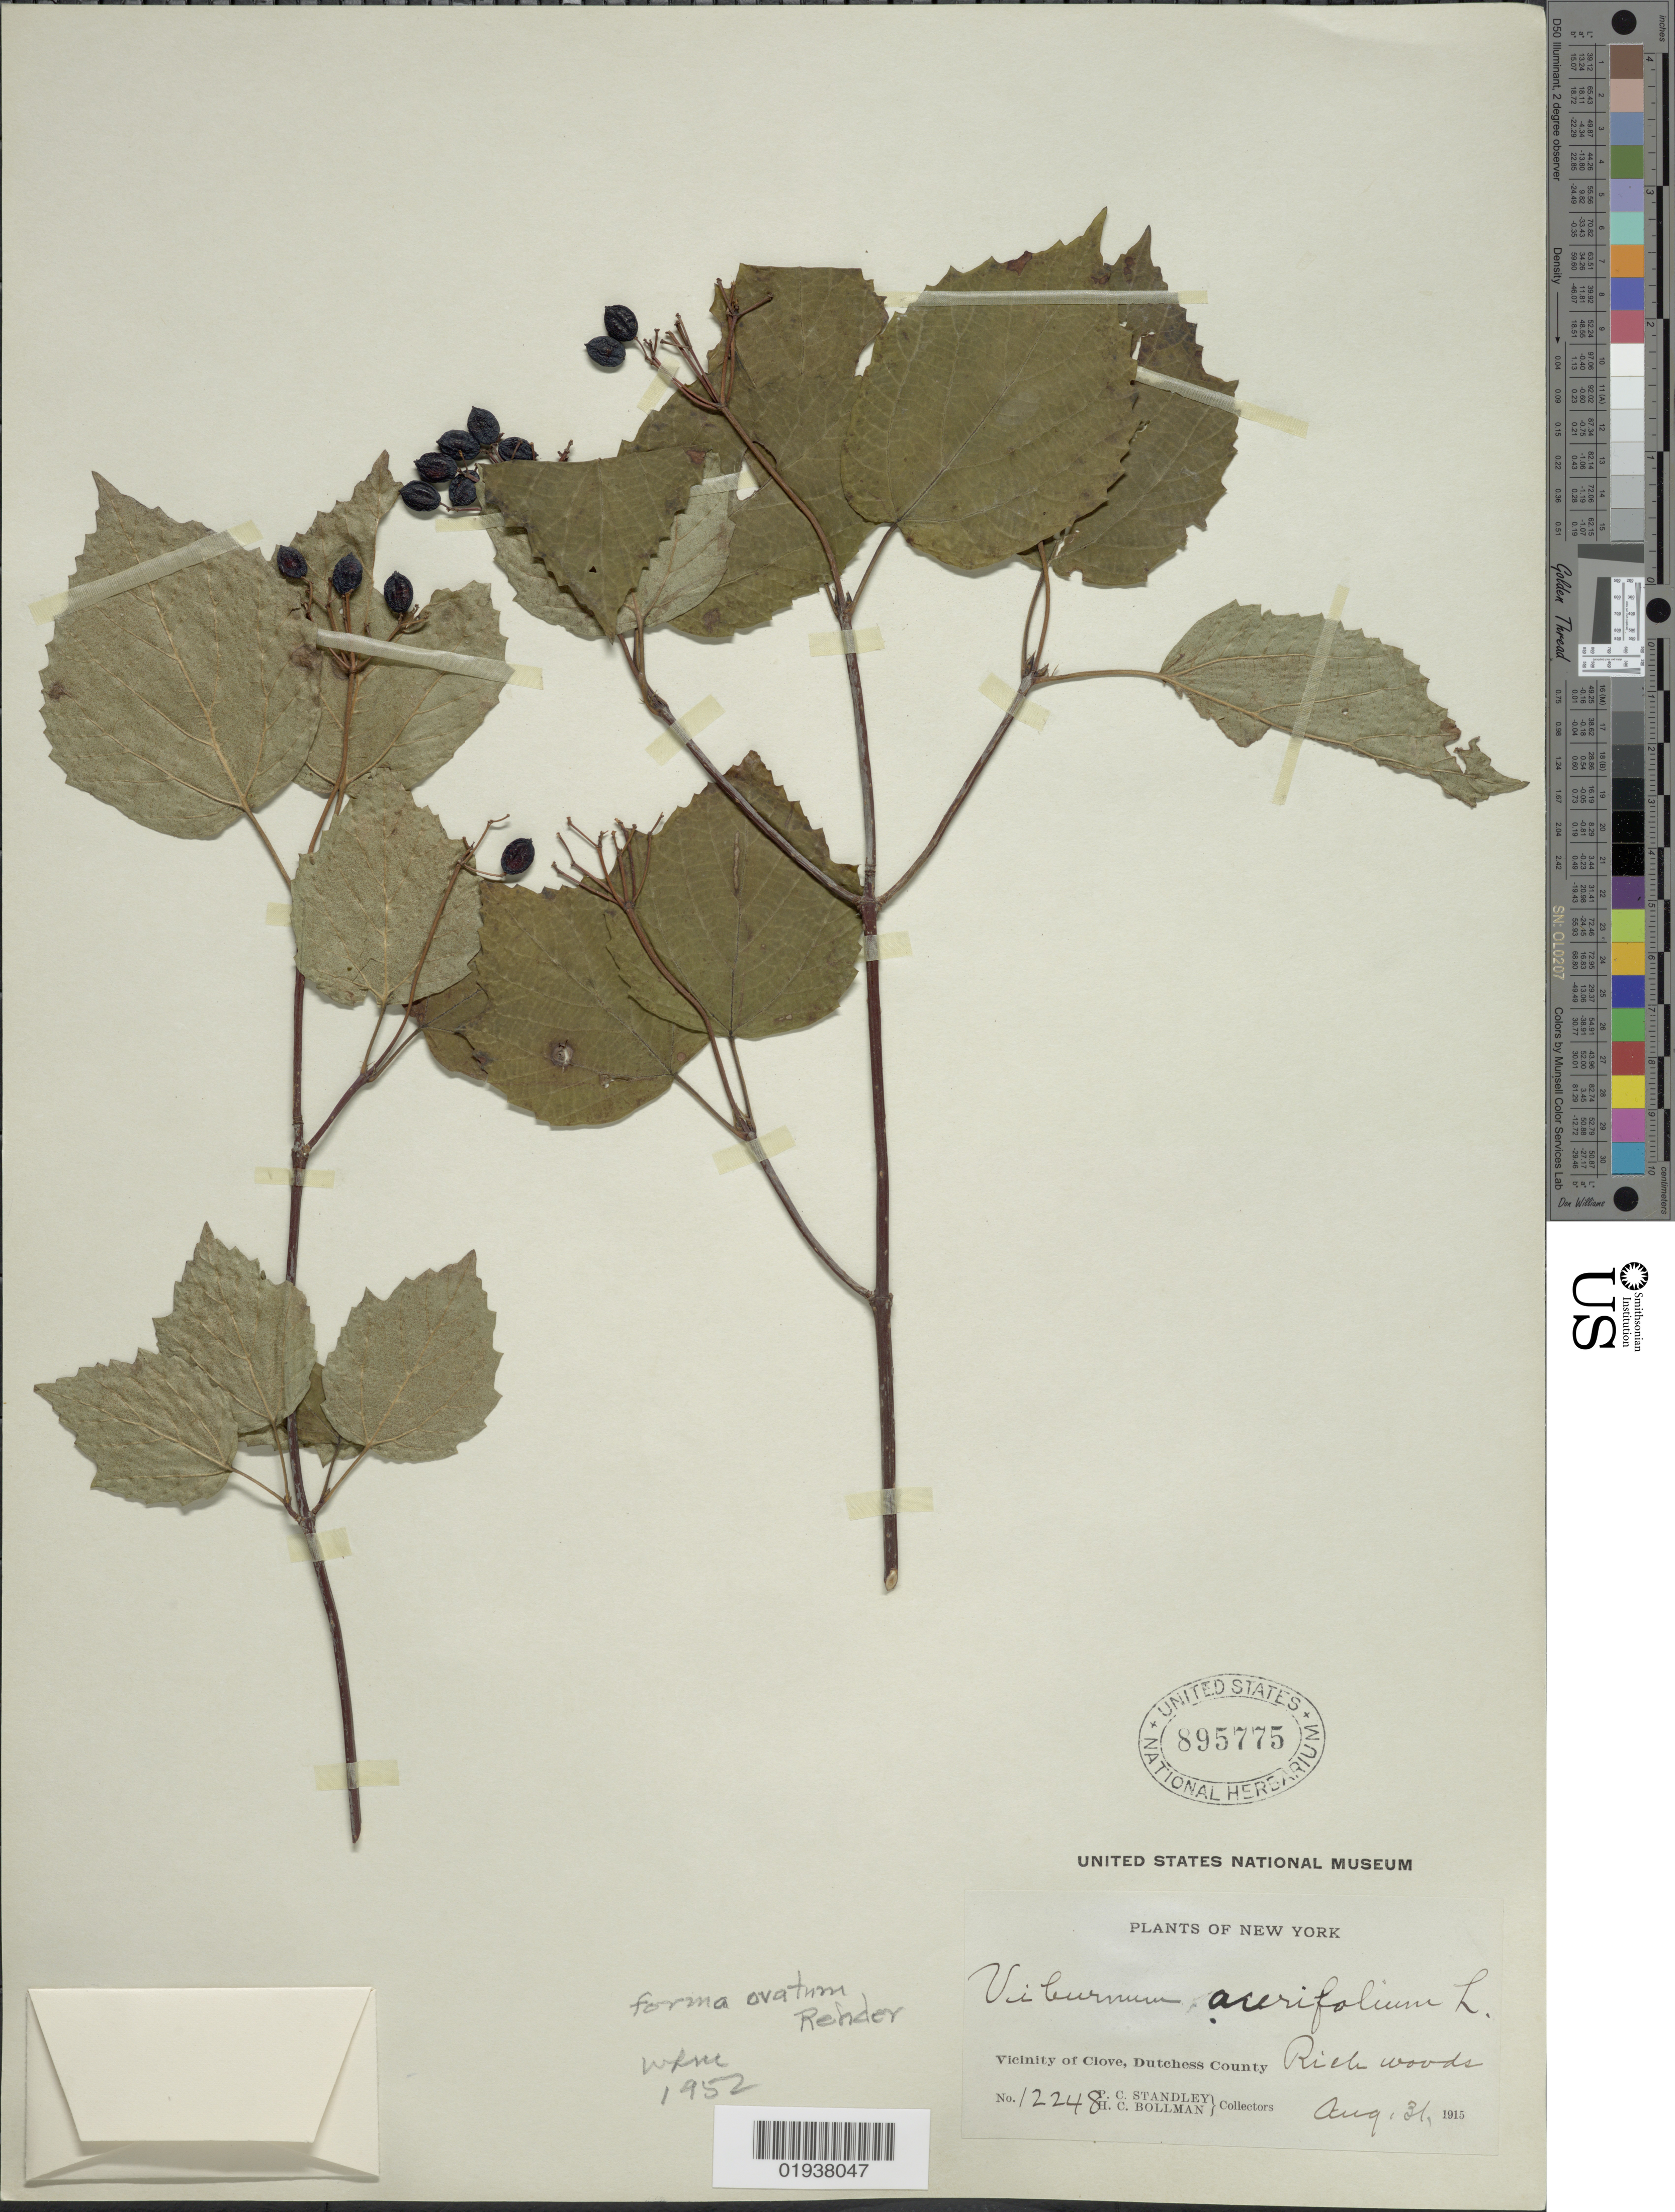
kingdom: Plantae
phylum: Tracheophyta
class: Magnoliopsida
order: Dipsacales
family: Viburnaceae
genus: Viburnum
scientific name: Viburnum acerifolium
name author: L.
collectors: P. C. Standley & H. C. Bollman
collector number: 12248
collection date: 1915-08-31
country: United States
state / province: New York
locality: Vicinity of Clove, Dutchess County.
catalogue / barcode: US 895775